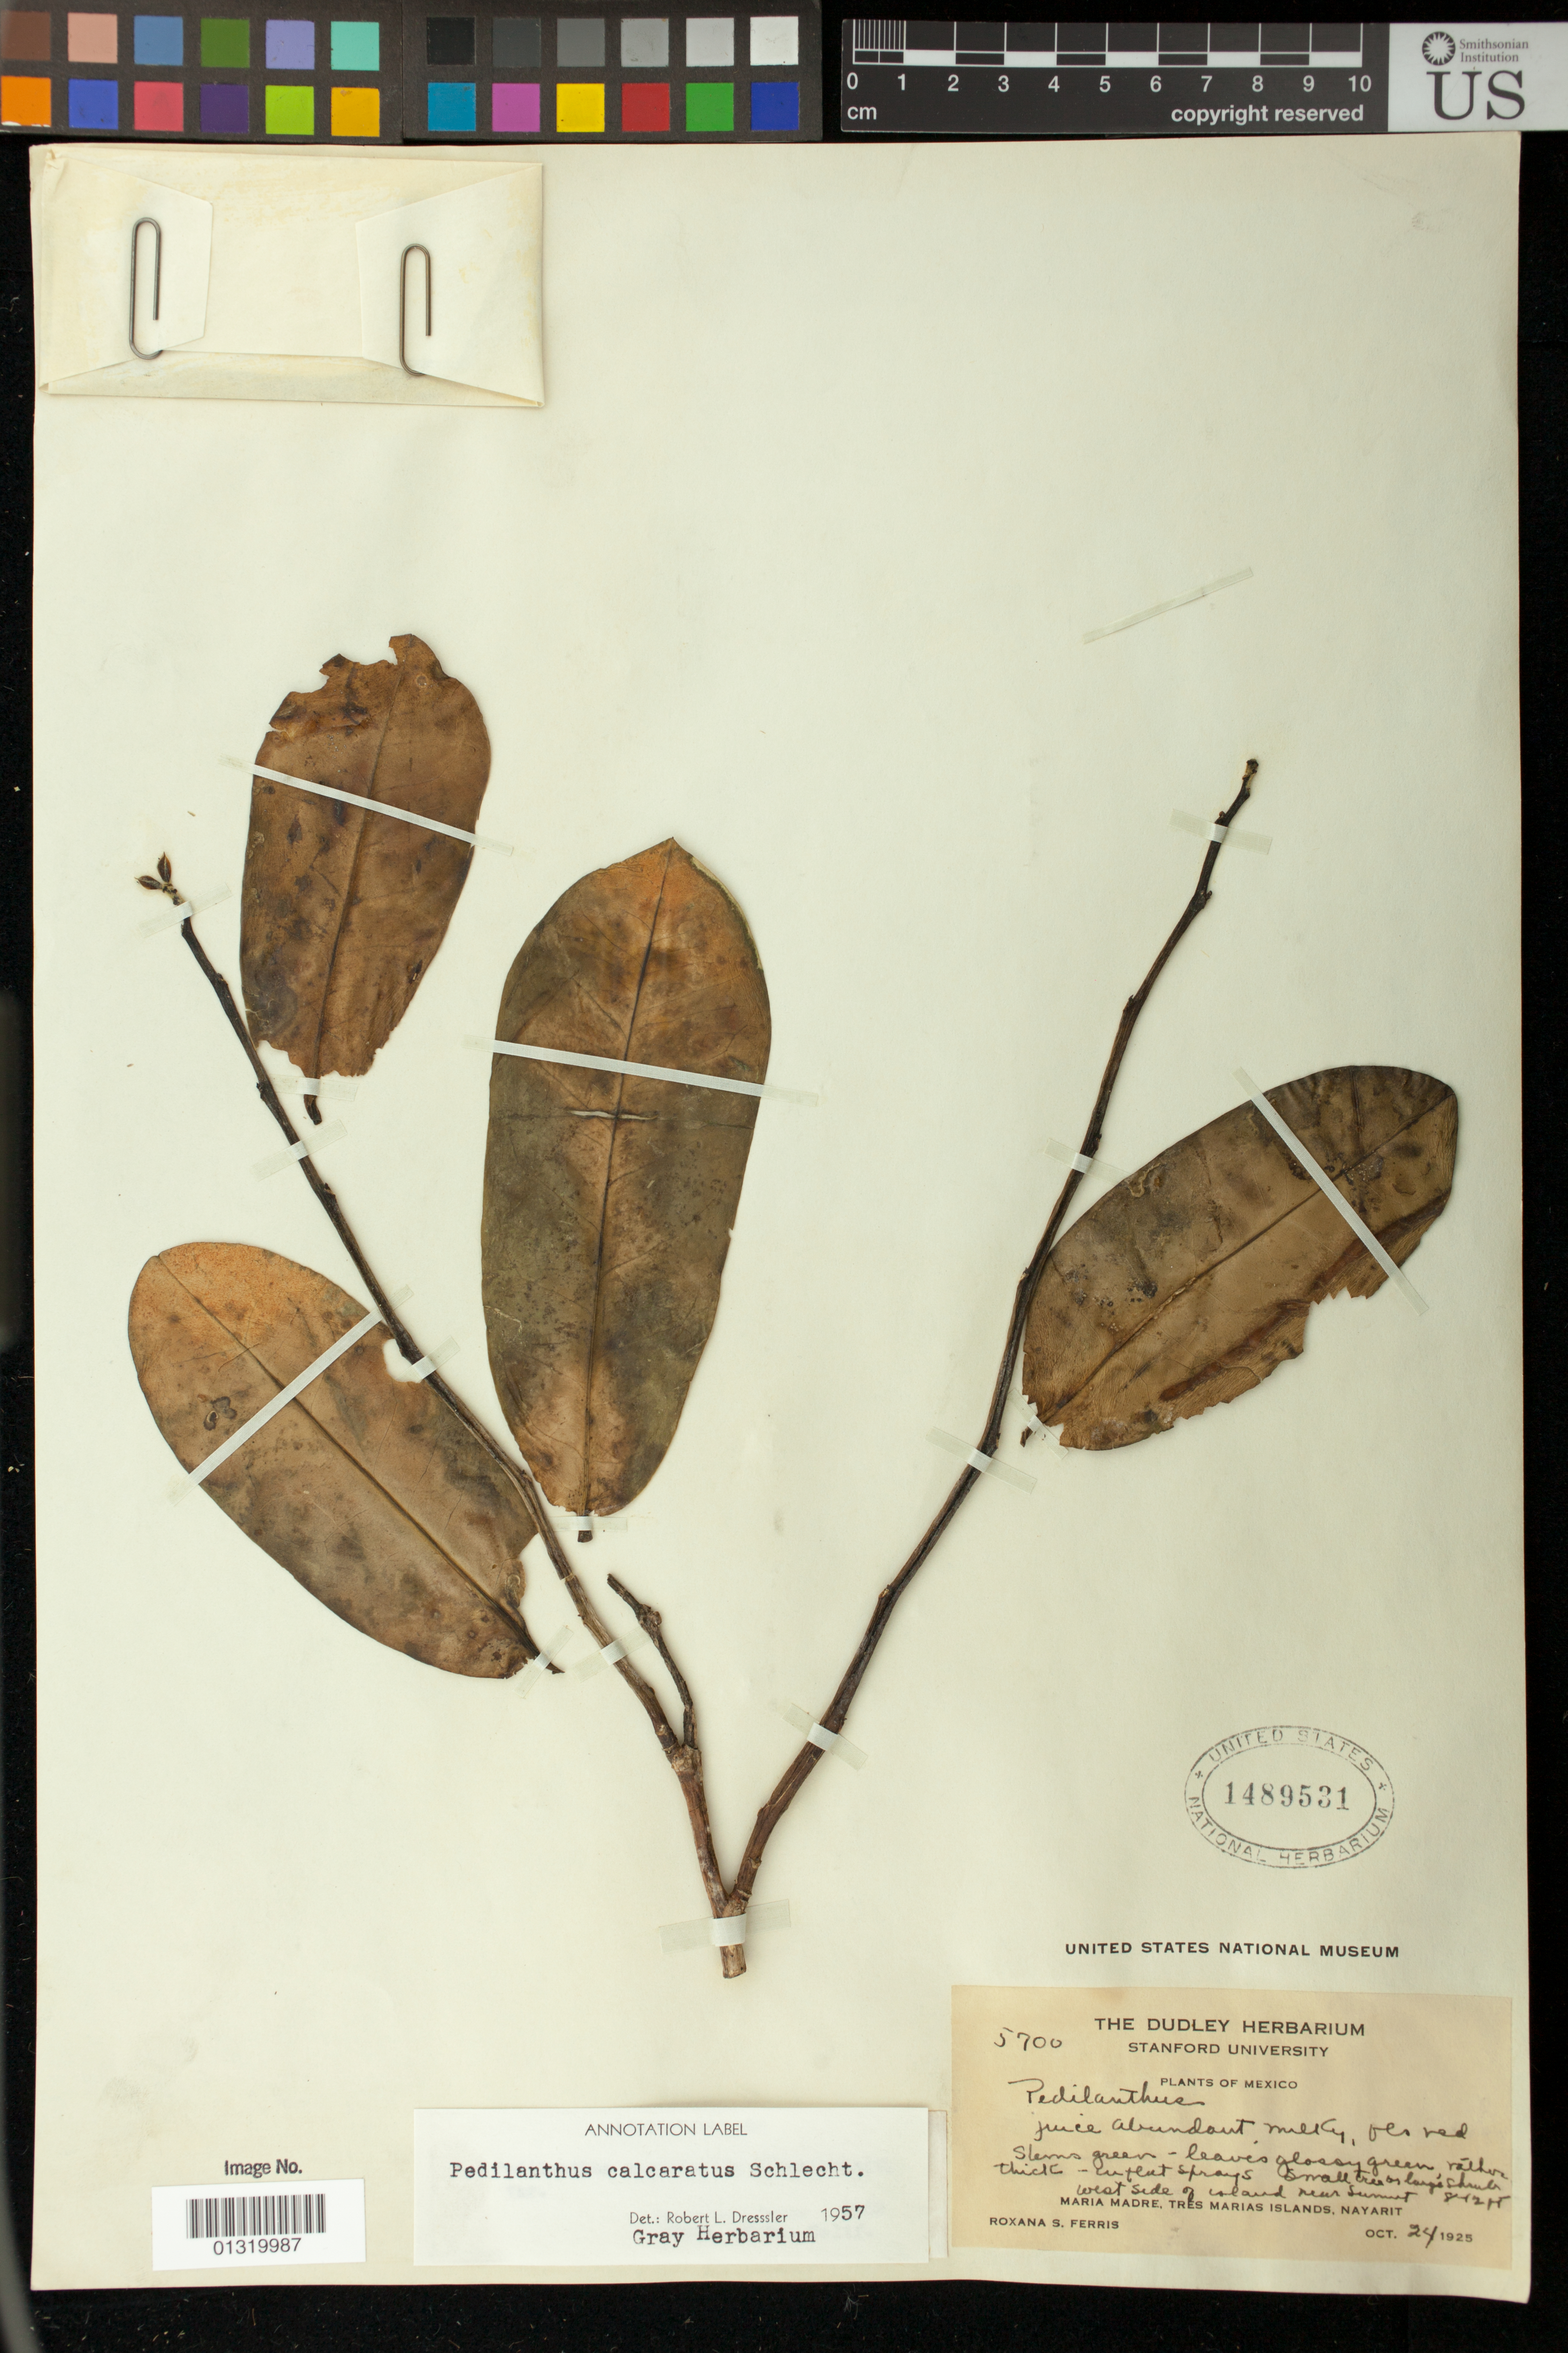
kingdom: Plantae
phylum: Tracheophyta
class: Magnoliopsida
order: Malpighiales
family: Euphorbiaceae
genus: Pedilanthus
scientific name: Pedilanthus calcaratus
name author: Schltdl.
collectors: R. S. Ferris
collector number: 5700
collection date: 1925-10-24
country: Mexico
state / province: Nayarit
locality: Maria Madre, Tres Marias Islands; west side of island near Summit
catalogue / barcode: US 1489531